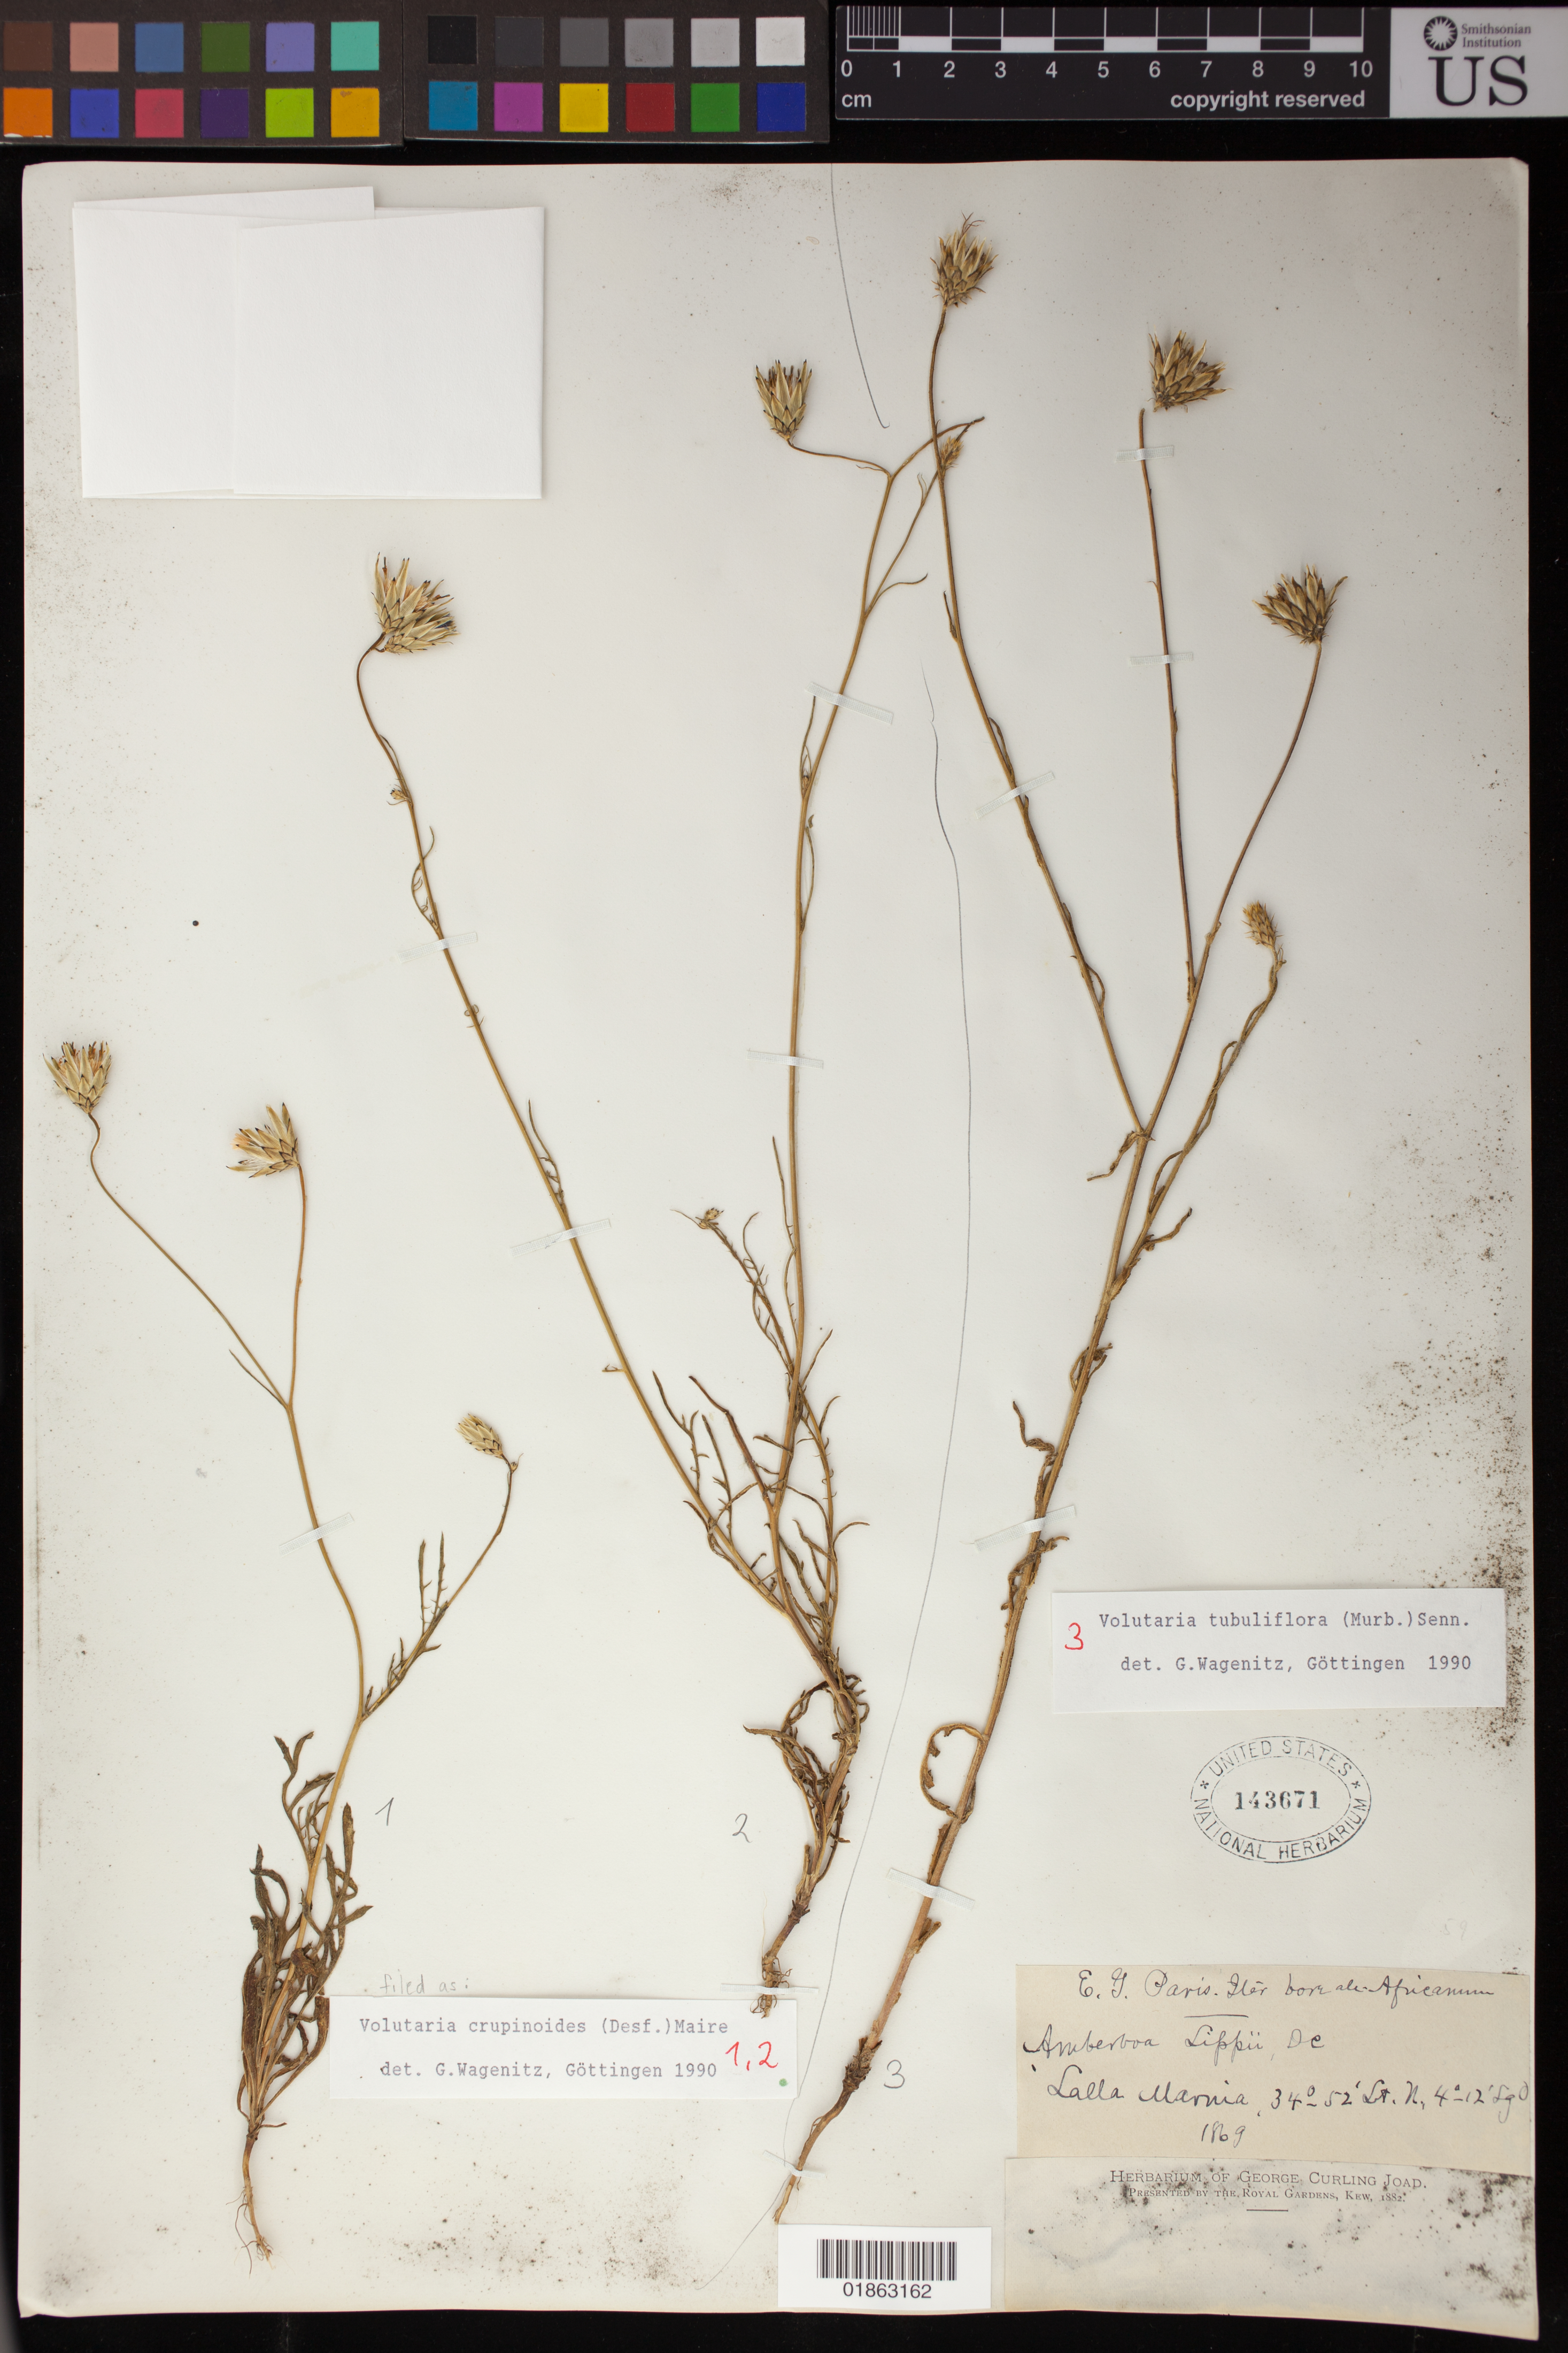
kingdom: Plantae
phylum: Tracheophyta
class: Magnoliopsida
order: Asterales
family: Asteraceae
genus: Volutaria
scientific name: Volutaria crupinoides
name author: (Desf.) Maire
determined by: Wagenitz, G.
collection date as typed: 1869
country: Algeria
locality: Lalla Marnia.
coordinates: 34 52 N, 4 12 O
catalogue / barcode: US 143671